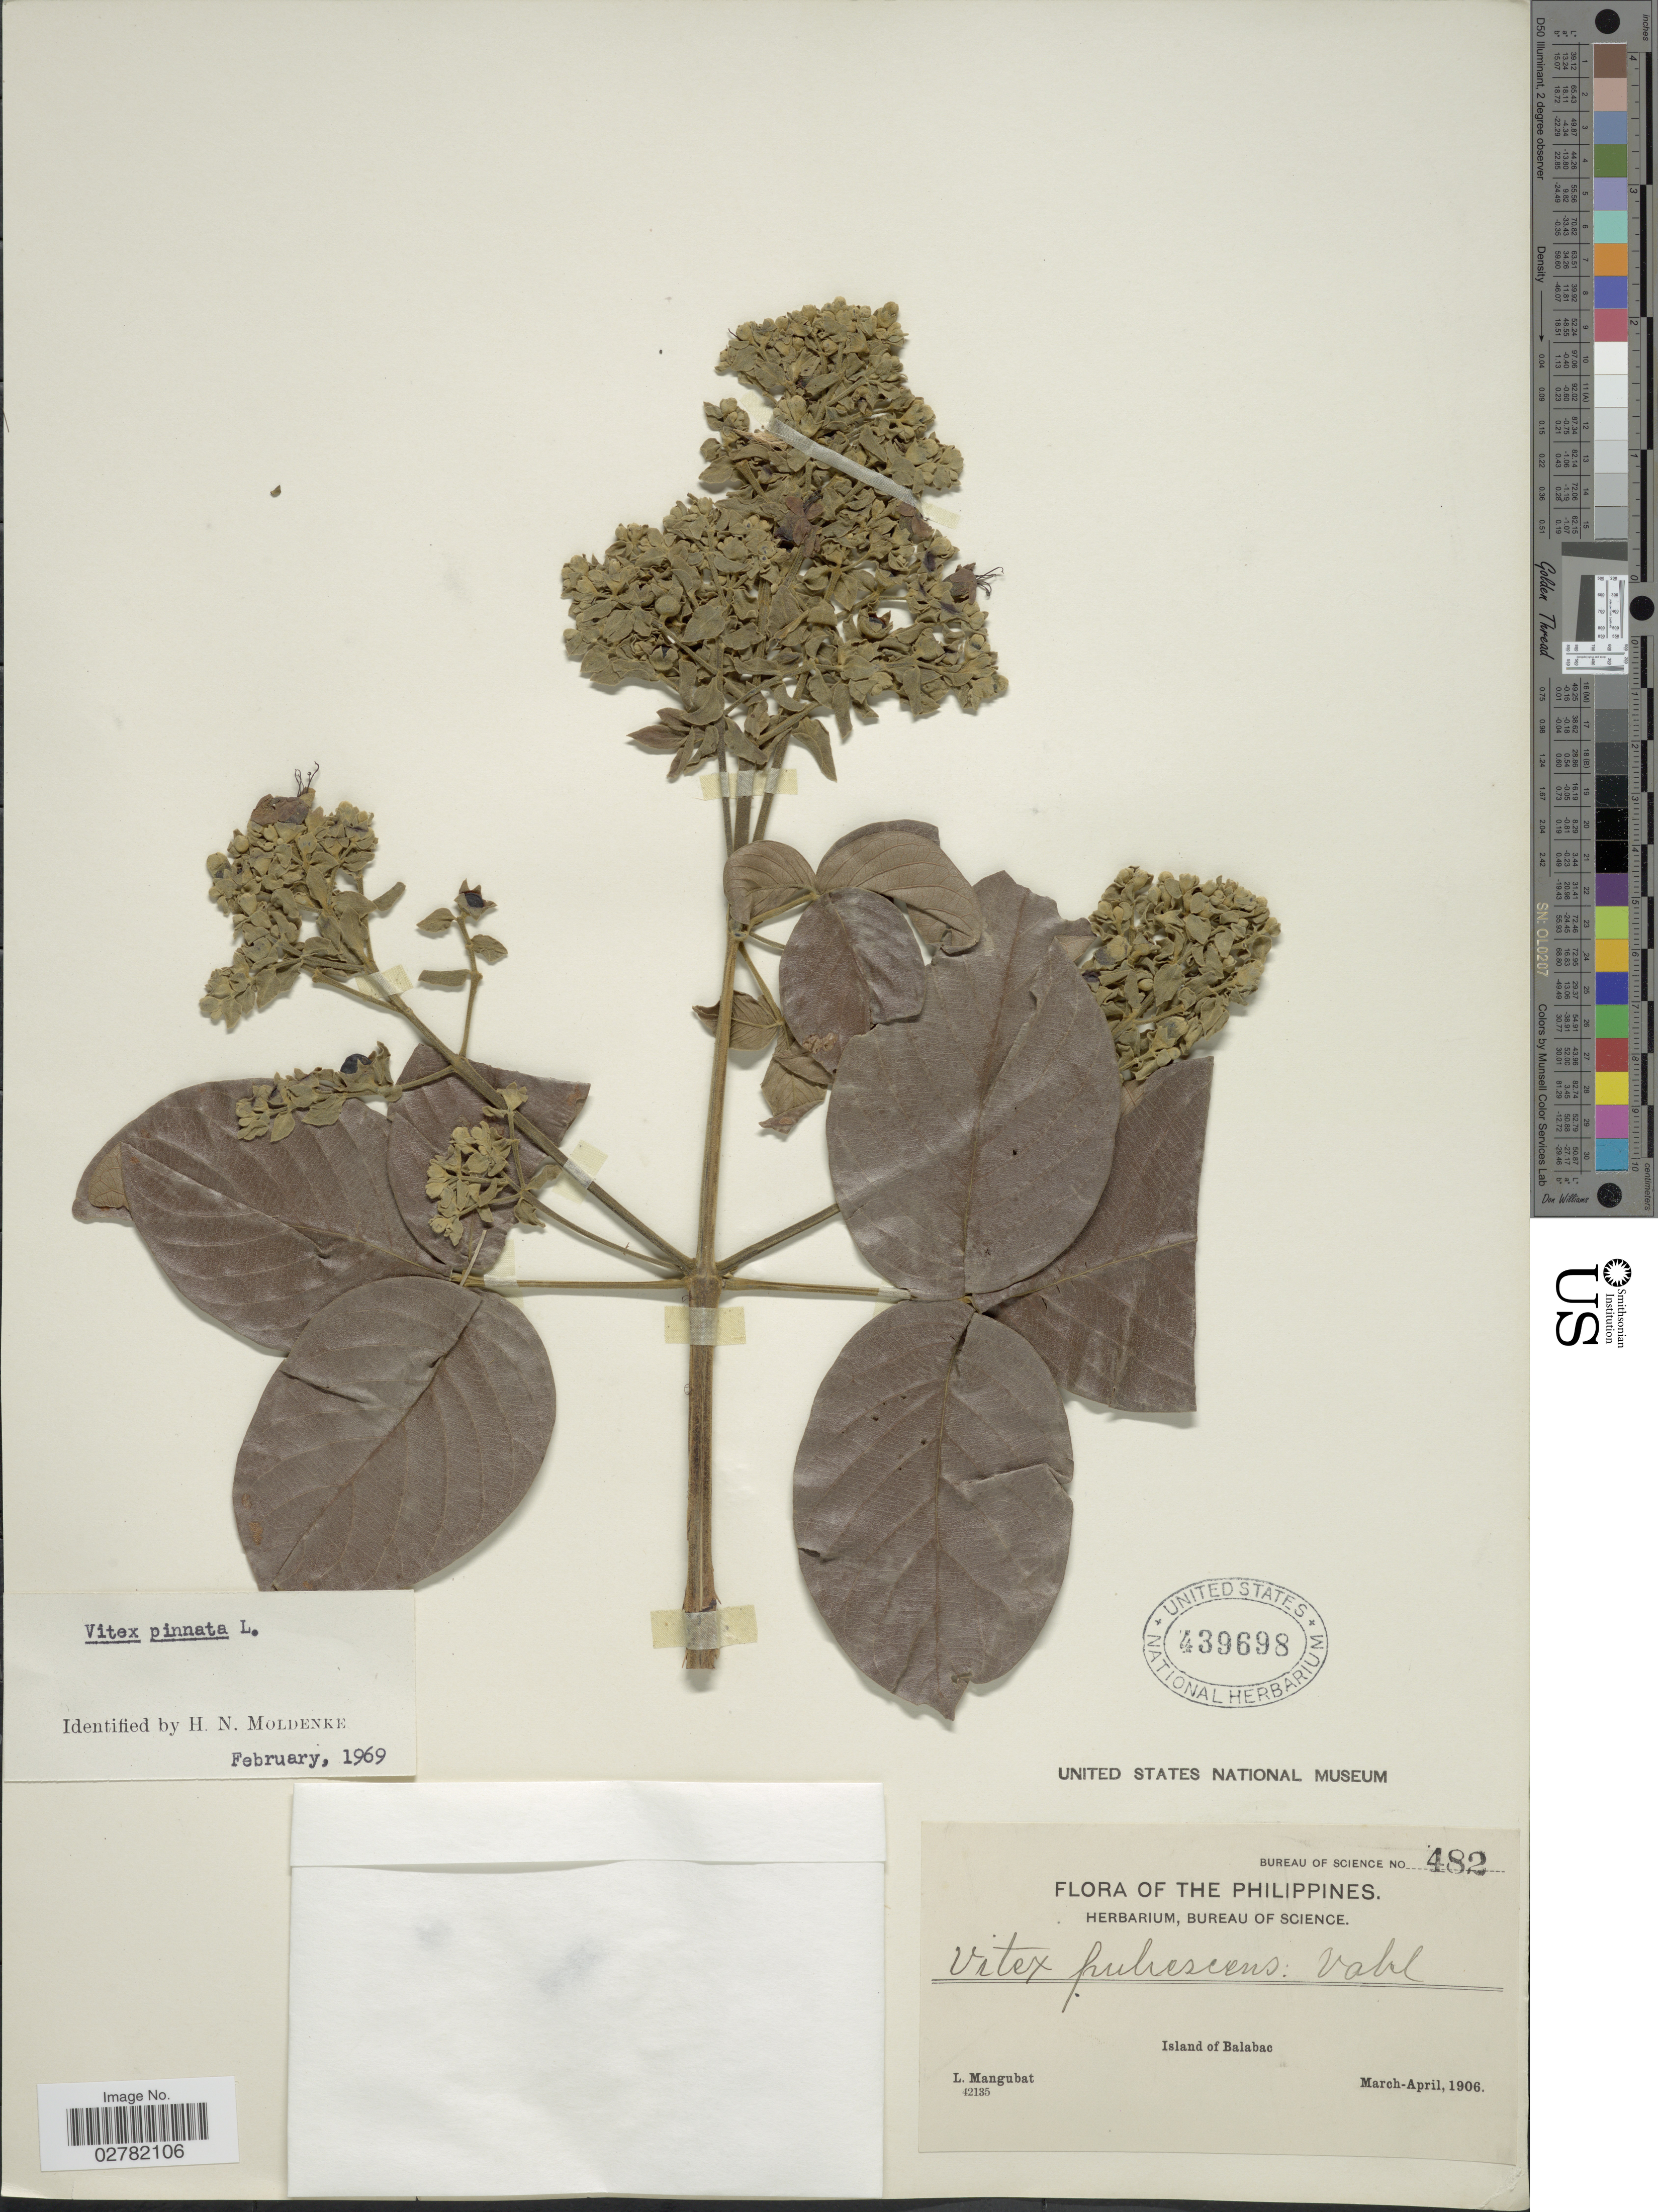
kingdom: Plantae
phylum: Tracheophyta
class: Magnoliopsida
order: Lamiales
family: Lamiaceae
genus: Vitex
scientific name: Vitex pinnata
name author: L.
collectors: L. Mangubat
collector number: Bureau of Science 482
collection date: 1906-03/1906-04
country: Philippines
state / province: Mimaropa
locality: Island of Balabac.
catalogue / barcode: US 439698